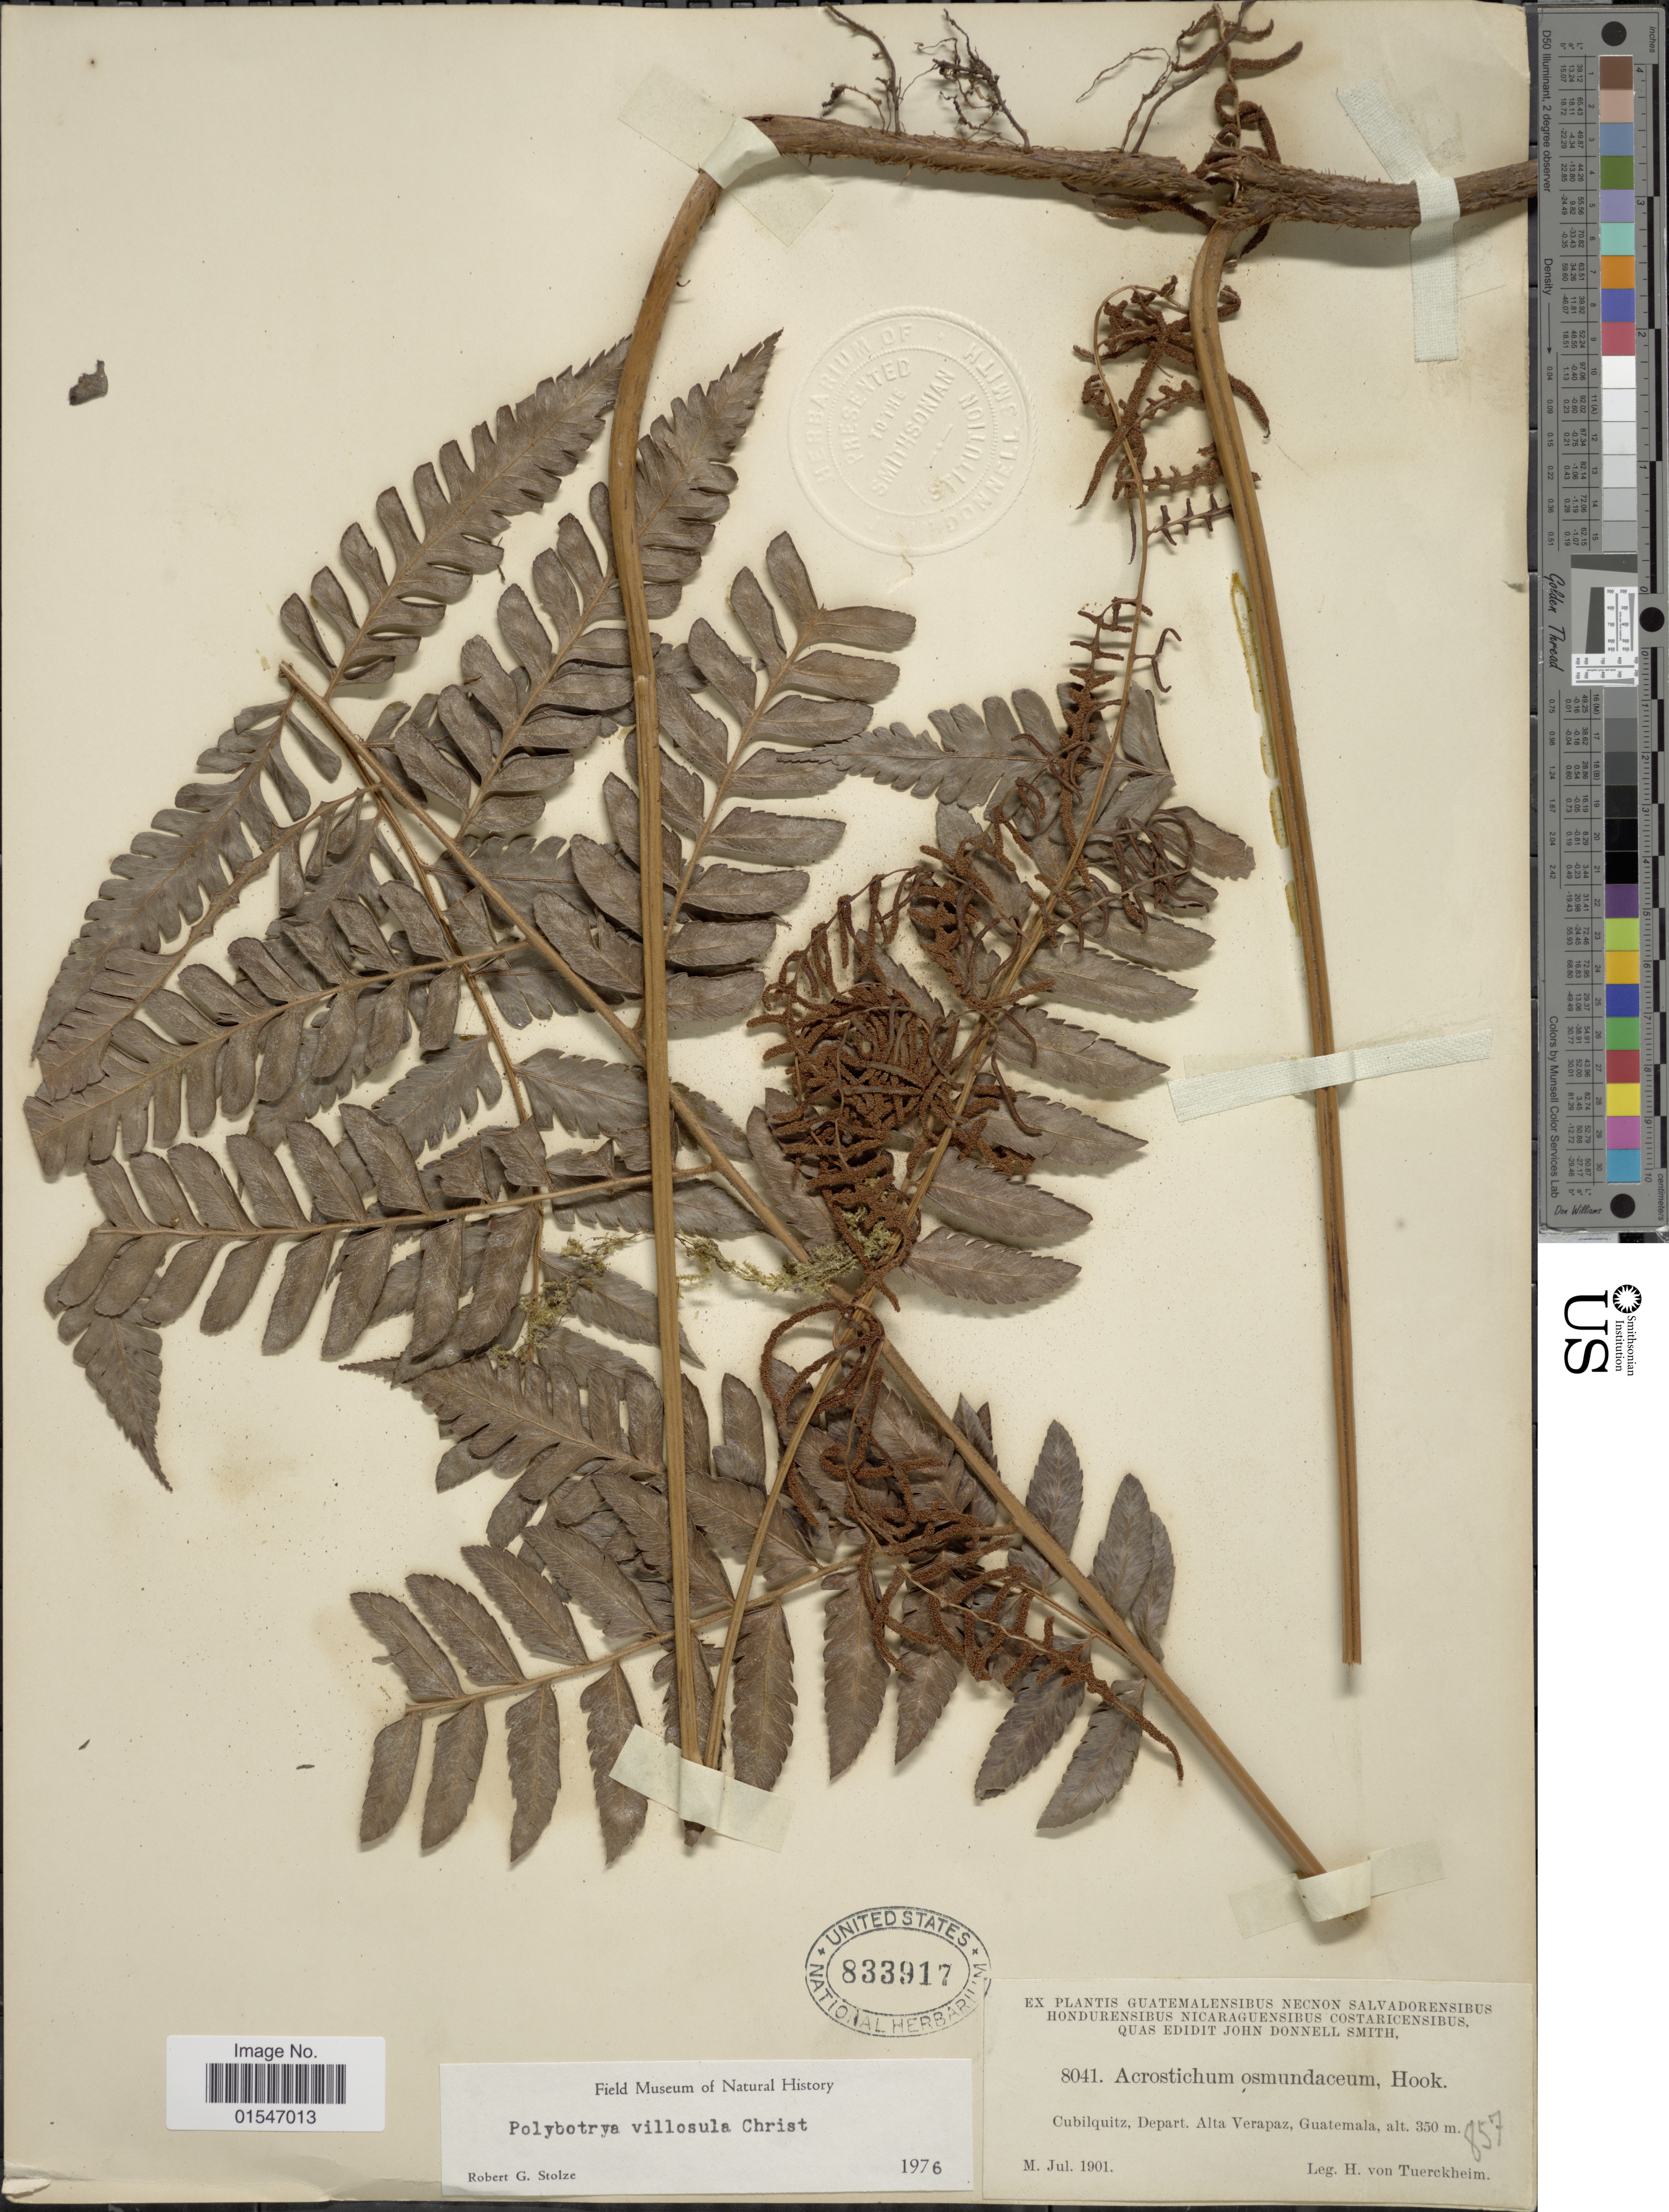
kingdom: Plantae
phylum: Tracheophyta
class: Polypodiopsida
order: Polypodiales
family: Dryopteridaceae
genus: Polybotrya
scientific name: Polybotrya caudata f. villosa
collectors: H. von Türckheim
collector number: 8041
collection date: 1901-07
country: Guatemala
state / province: Alta Verapaz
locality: Cubilquitz, Depart. Alta Vera Paz, Guatemala.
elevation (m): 350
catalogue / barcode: US 833917